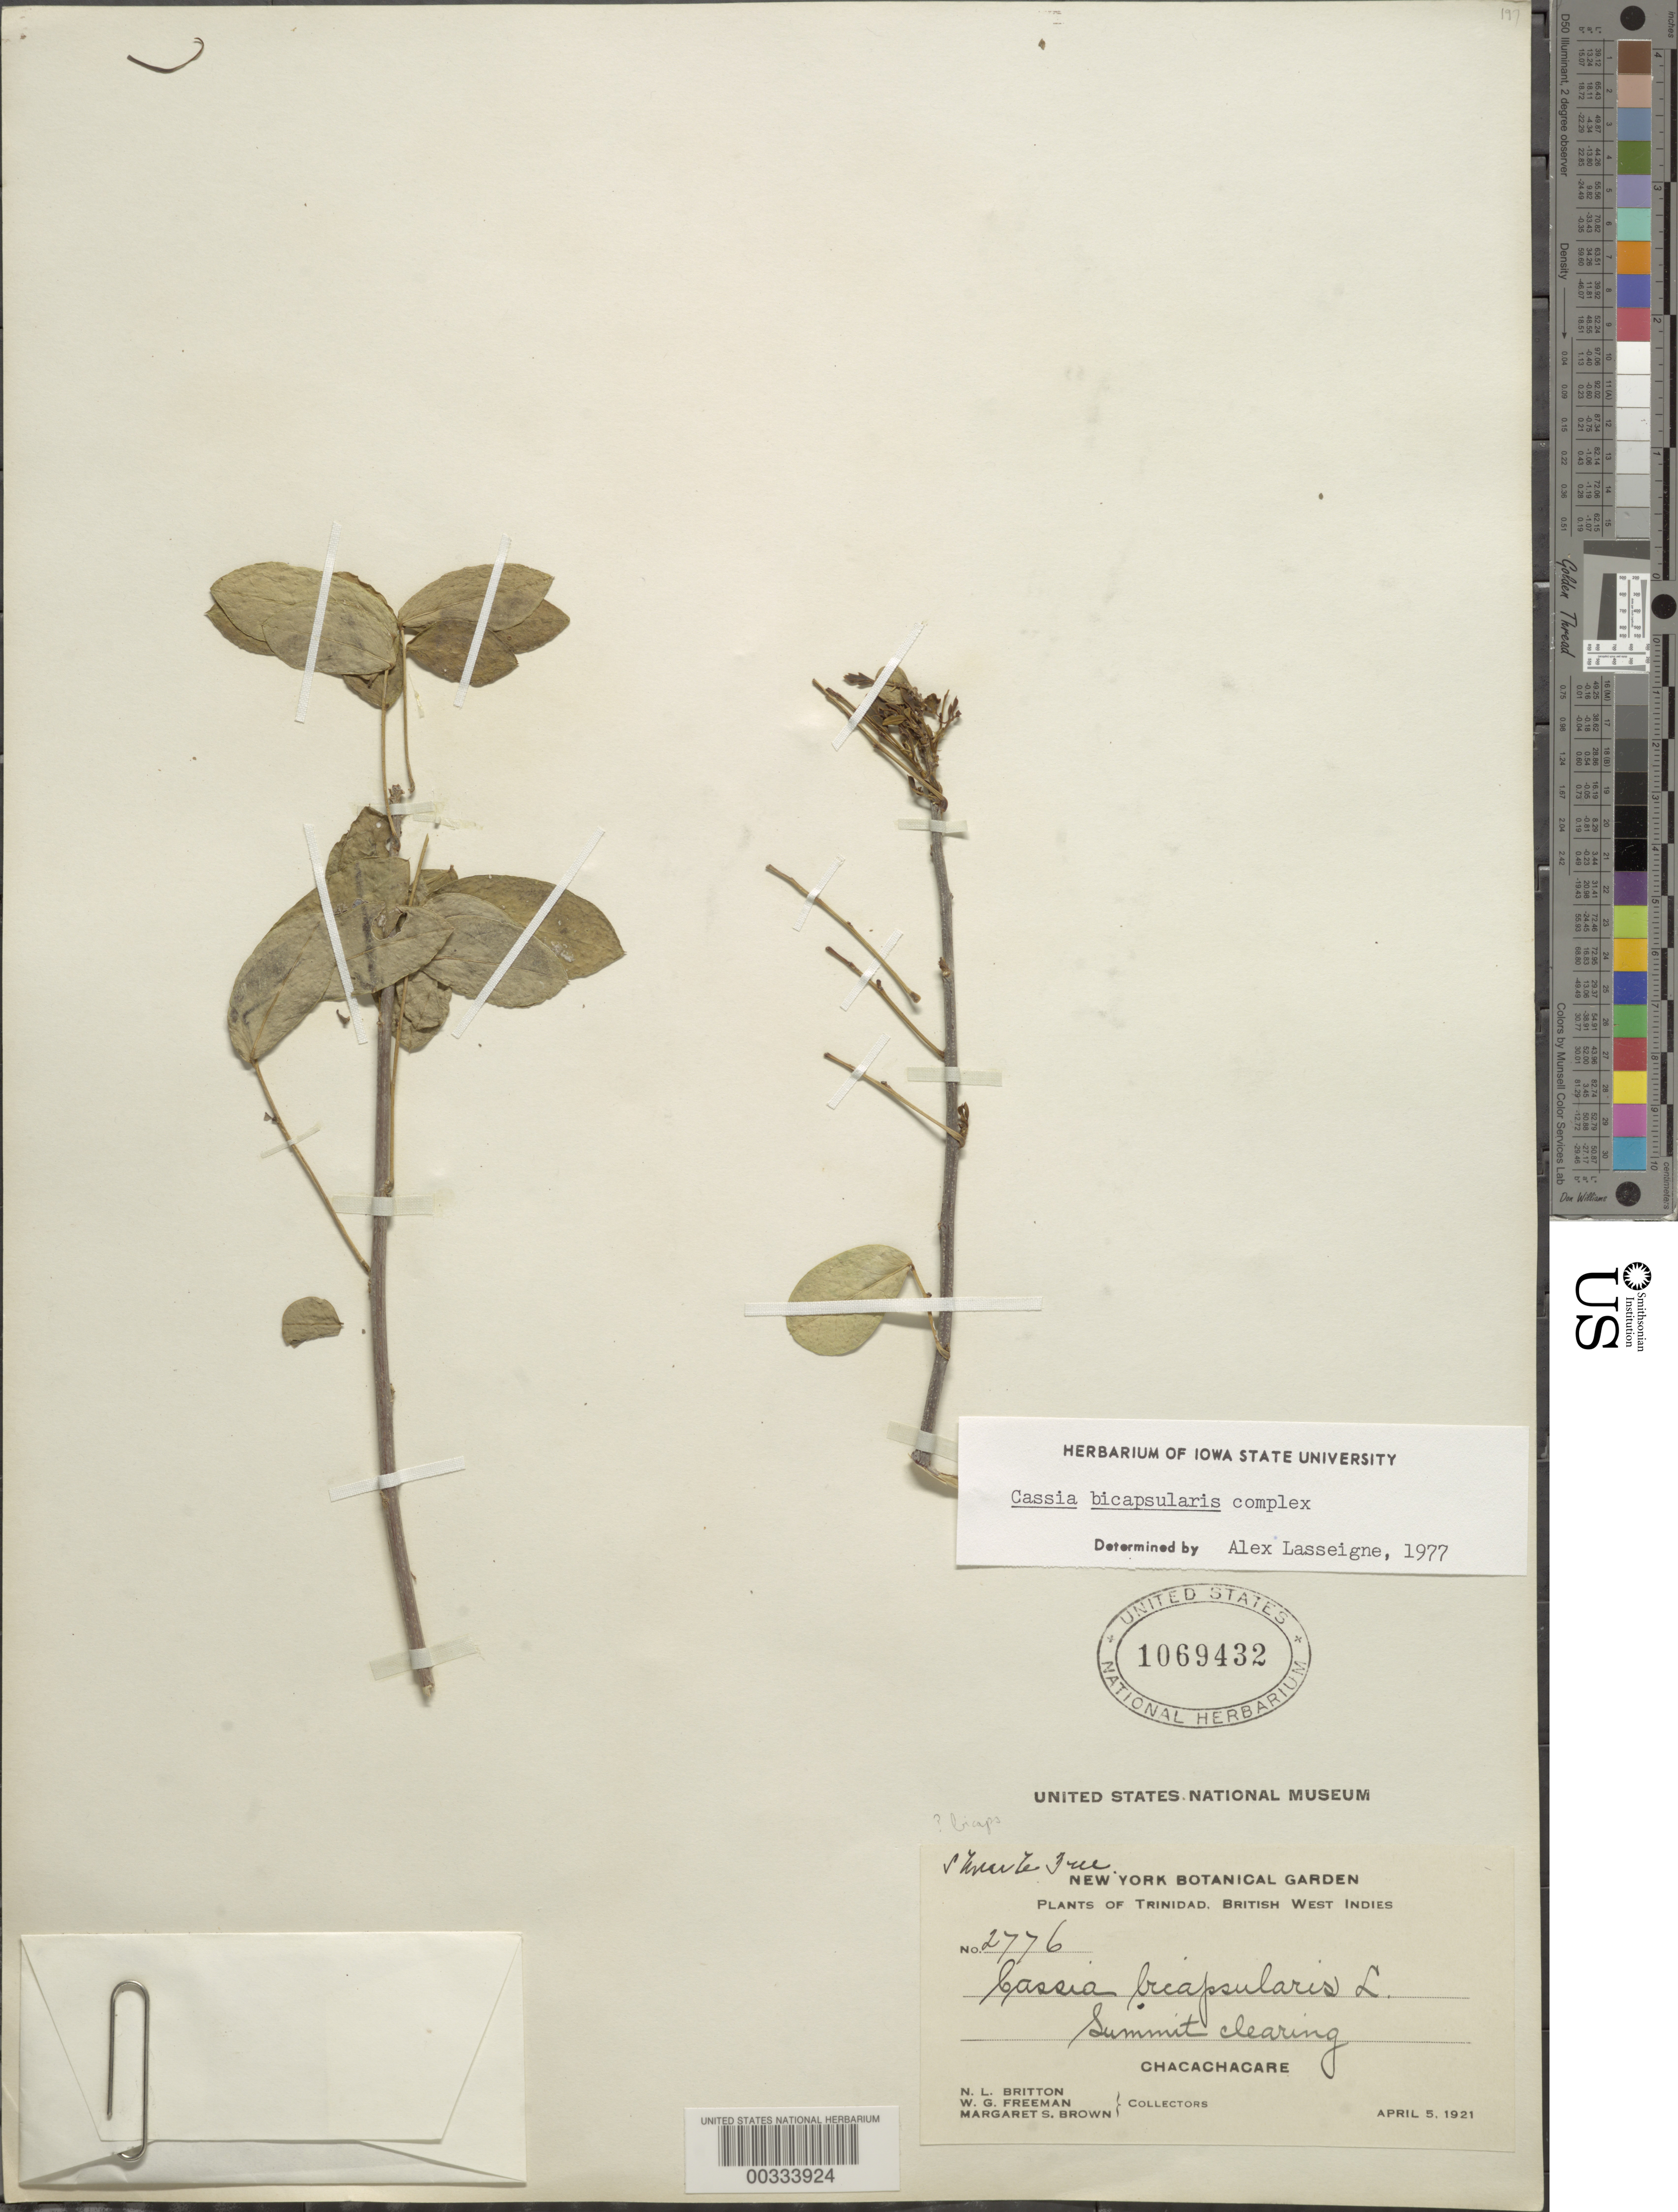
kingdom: Plantae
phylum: Tracheophyta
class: Magnoliopsida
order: Fabales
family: Fabaceae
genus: Senna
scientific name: Senna bicapsularis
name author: (L.) Roxb.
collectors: N. Britton, W. Freeman & M. S. Brown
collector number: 2776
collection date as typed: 05 Apr 1921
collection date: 1921-04-05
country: Trinidad and Tobago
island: Trinidad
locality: Chacachacare, summit clearing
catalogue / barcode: US 1069432